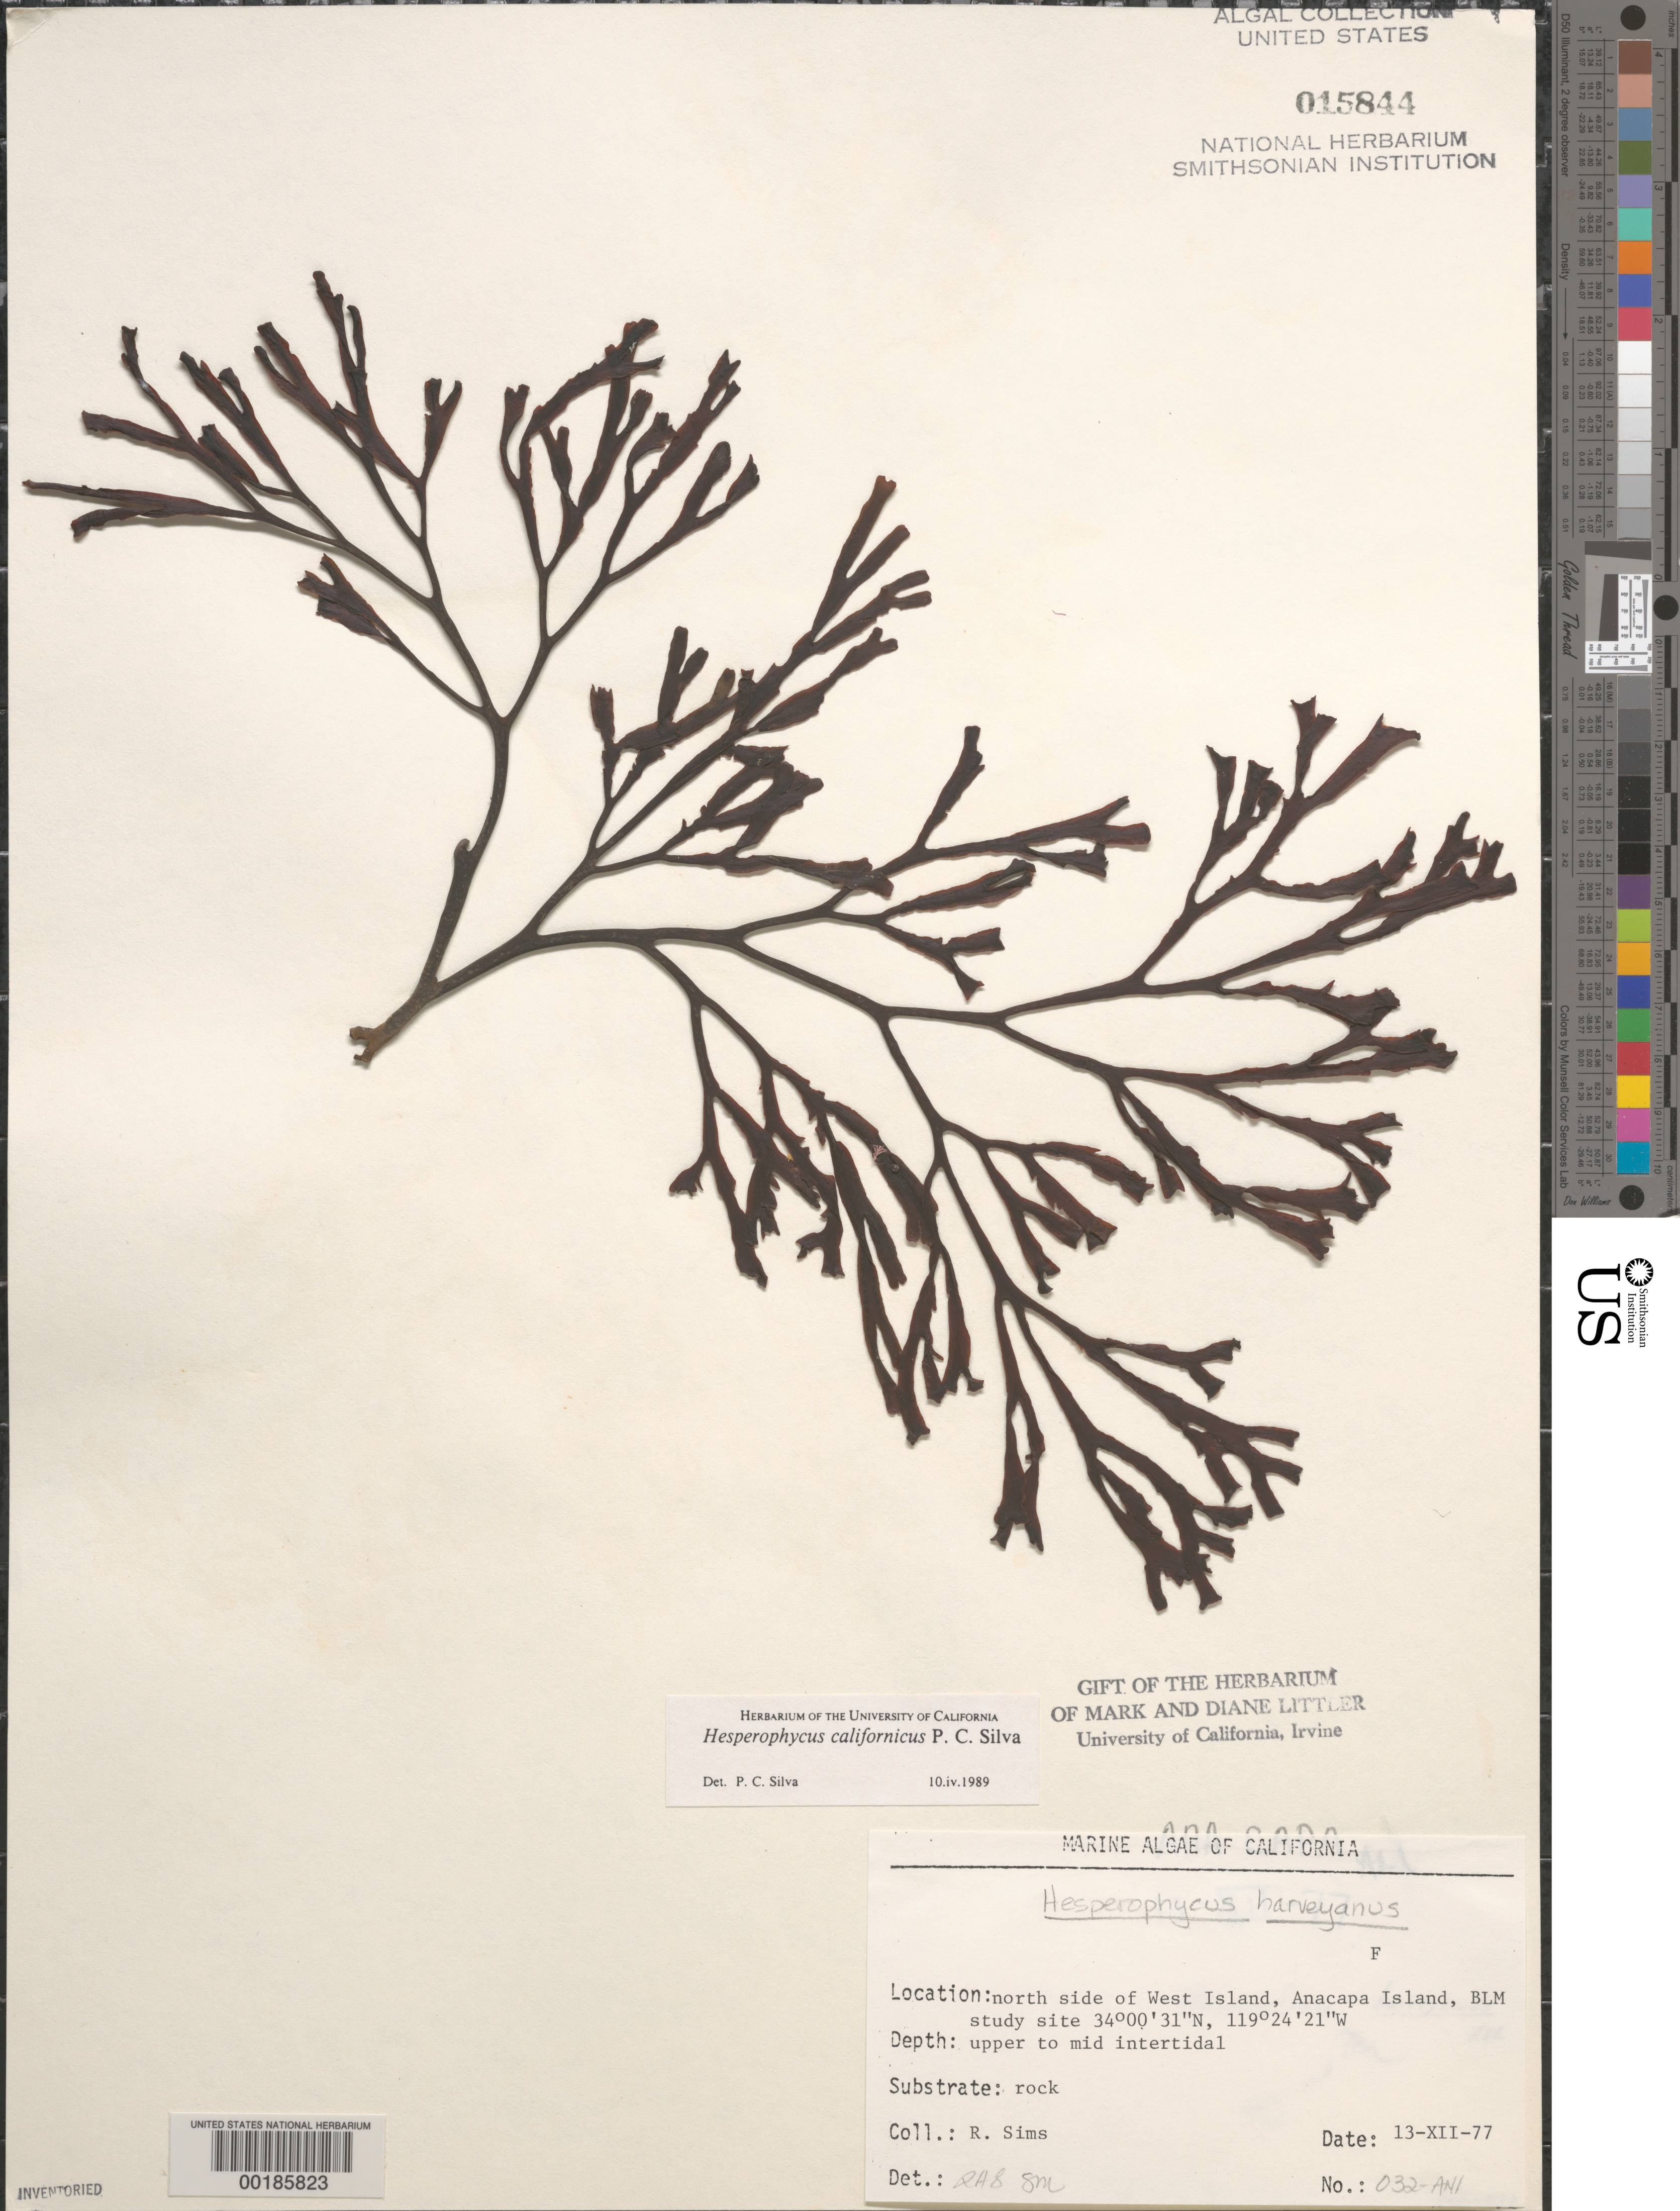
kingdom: Chromista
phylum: Ochrophyta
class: Phaeophyceae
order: Fucales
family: Fucaceae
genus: Hesperophycus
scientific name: Hesperophycus californicus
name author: P.C. Silva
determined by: Silva, P. C.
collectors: R. H. Sims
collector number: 032-ANI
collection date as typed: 13 Dec 1977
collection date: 1977-12-13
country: United States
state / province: California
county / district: Ventura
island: Anacapa Island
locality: North side of west island, northwest end of Frenchy's Cove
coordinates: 34 00'31"N, 119 24'21"W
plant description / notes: BLM-SOCALBIGHT Rocky Intertidal Survey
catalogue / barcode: US 15844